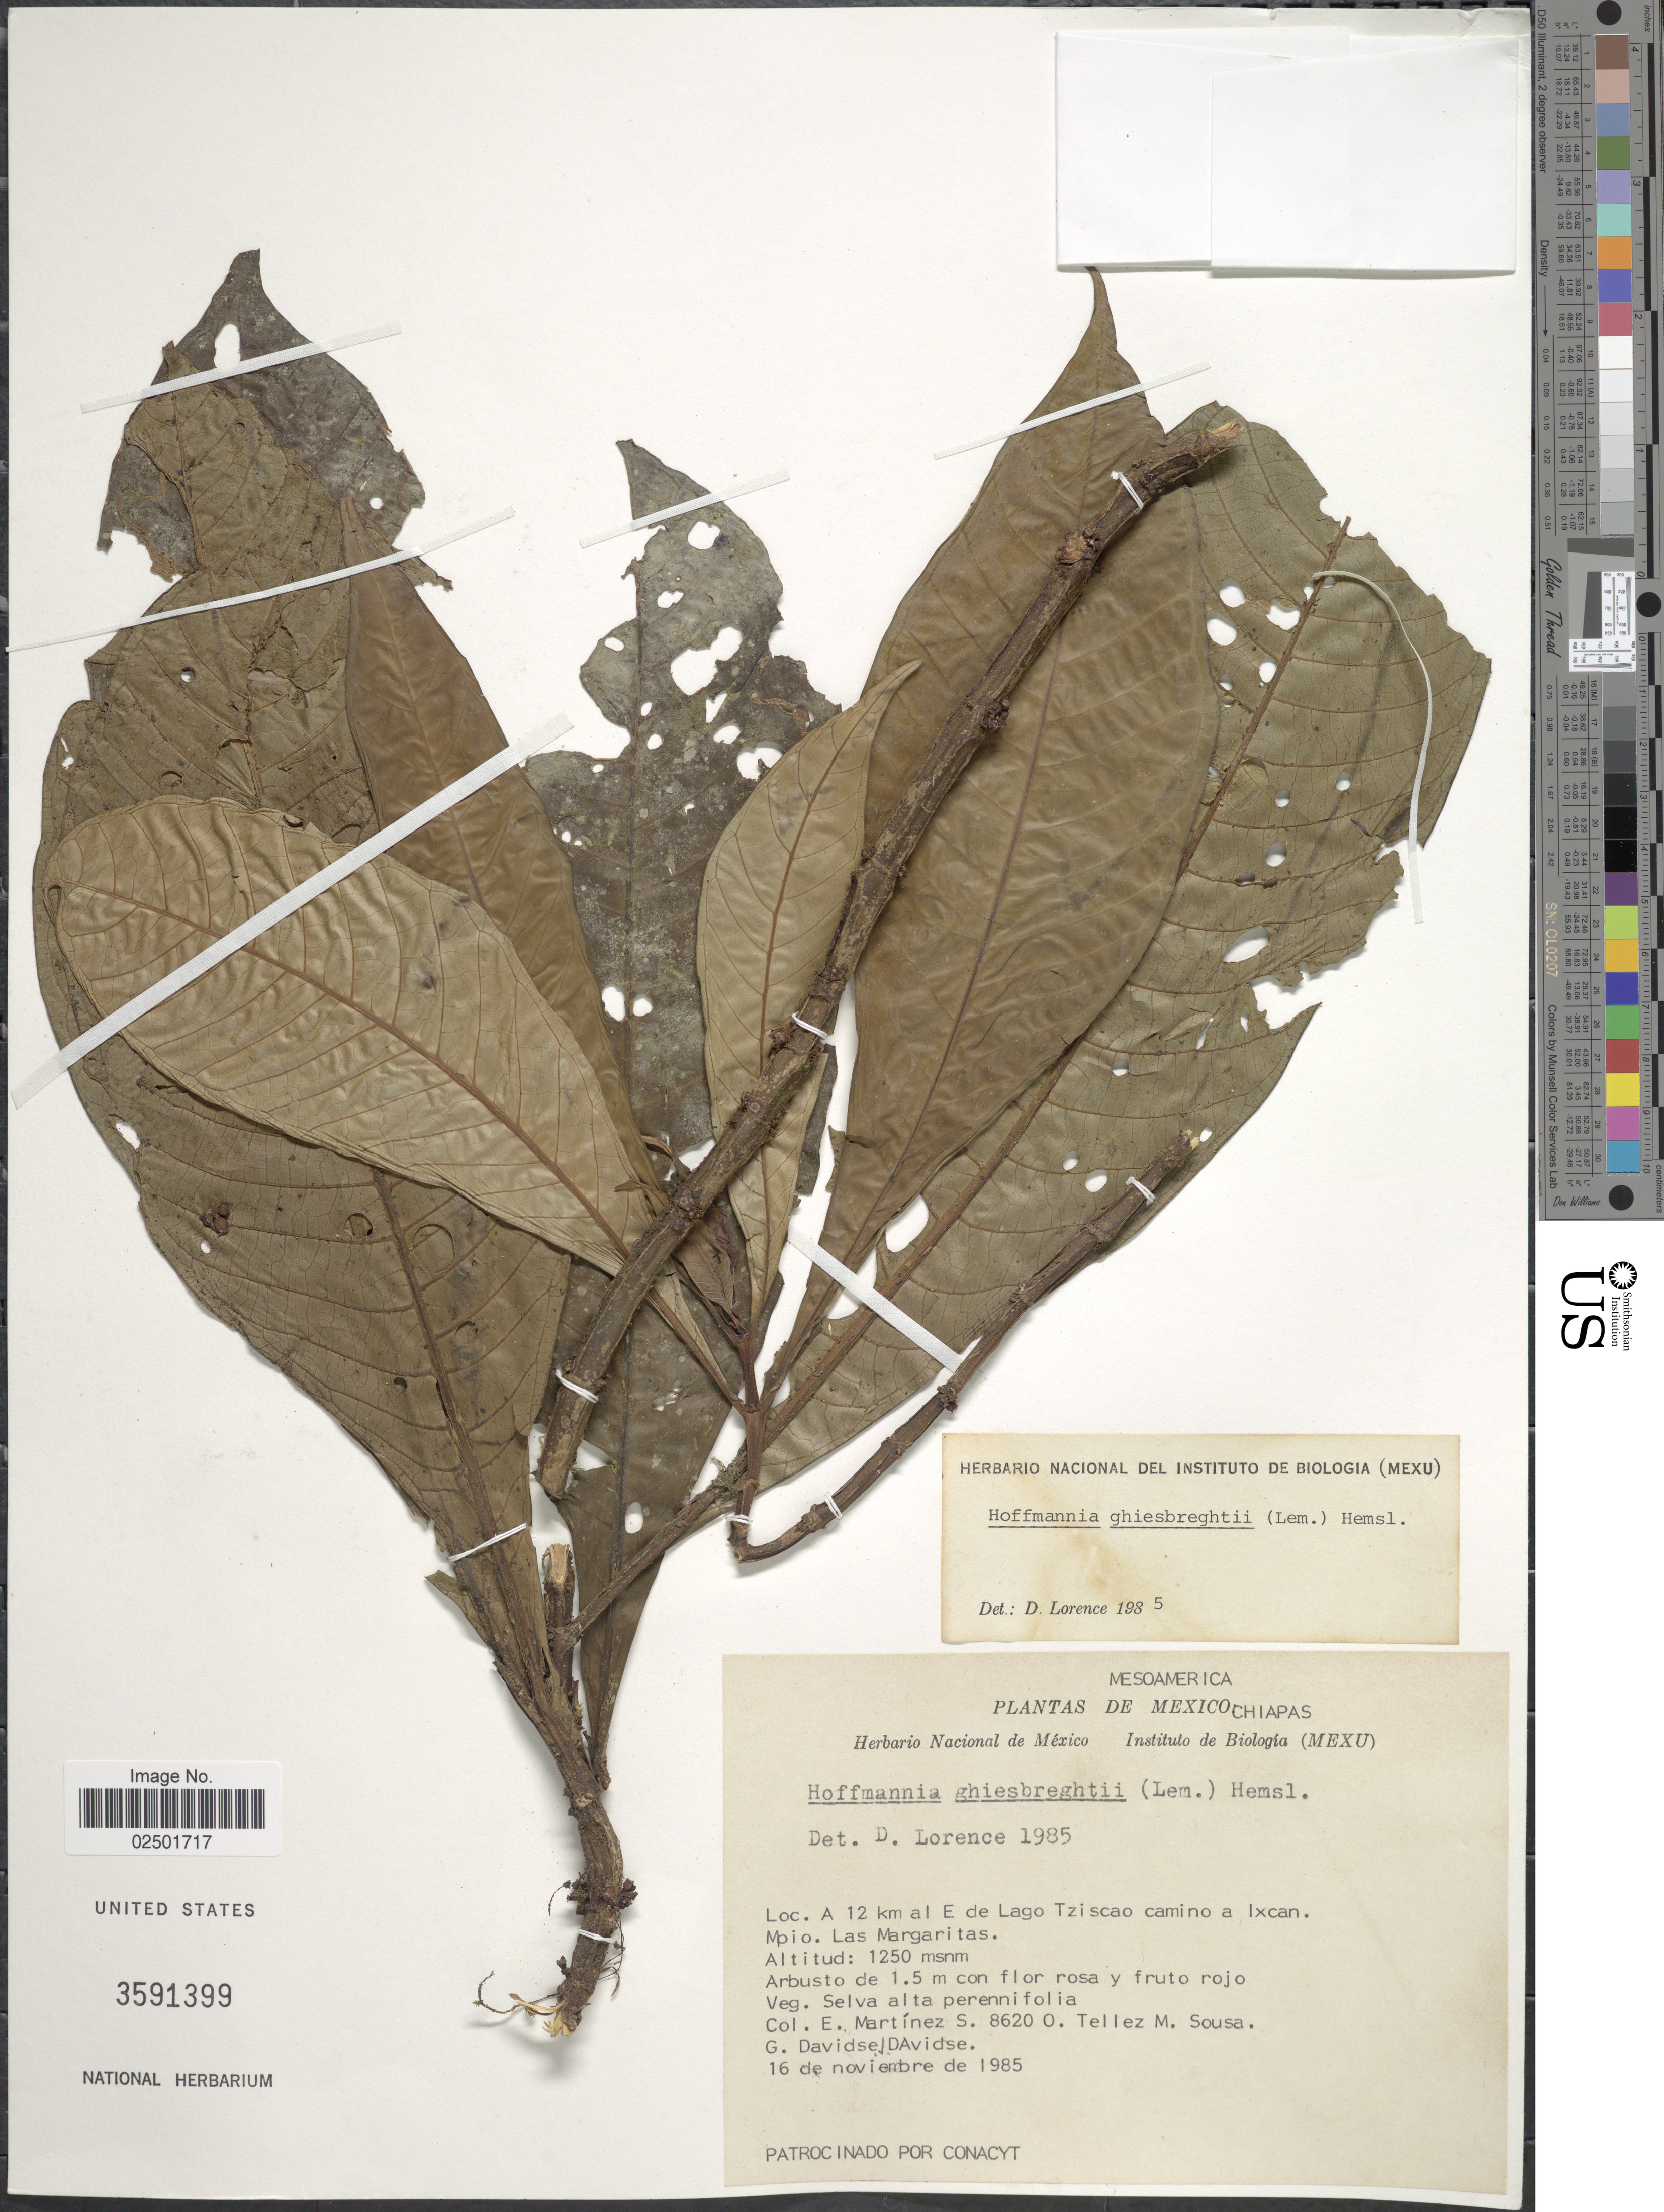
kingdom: Plantae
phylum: Tracheophyta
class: Magnoliopsida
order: Gentianales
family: Rubiaceae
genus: Hoffmannia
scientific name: Hoffmannia ghiesbreghtii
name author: (Lem.) Hemsl.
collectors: E. M. Martínez S., O. Tellez, M. Sousa, G. Davidse & J. Davidse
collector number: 8620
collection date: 1985-11-16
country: Mexico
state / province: Chiapas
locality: A 12 km al E de Lago Tziscao camino a Ixcan. Mpio Las Margaritas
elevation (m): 1250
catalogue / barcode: US 3591399